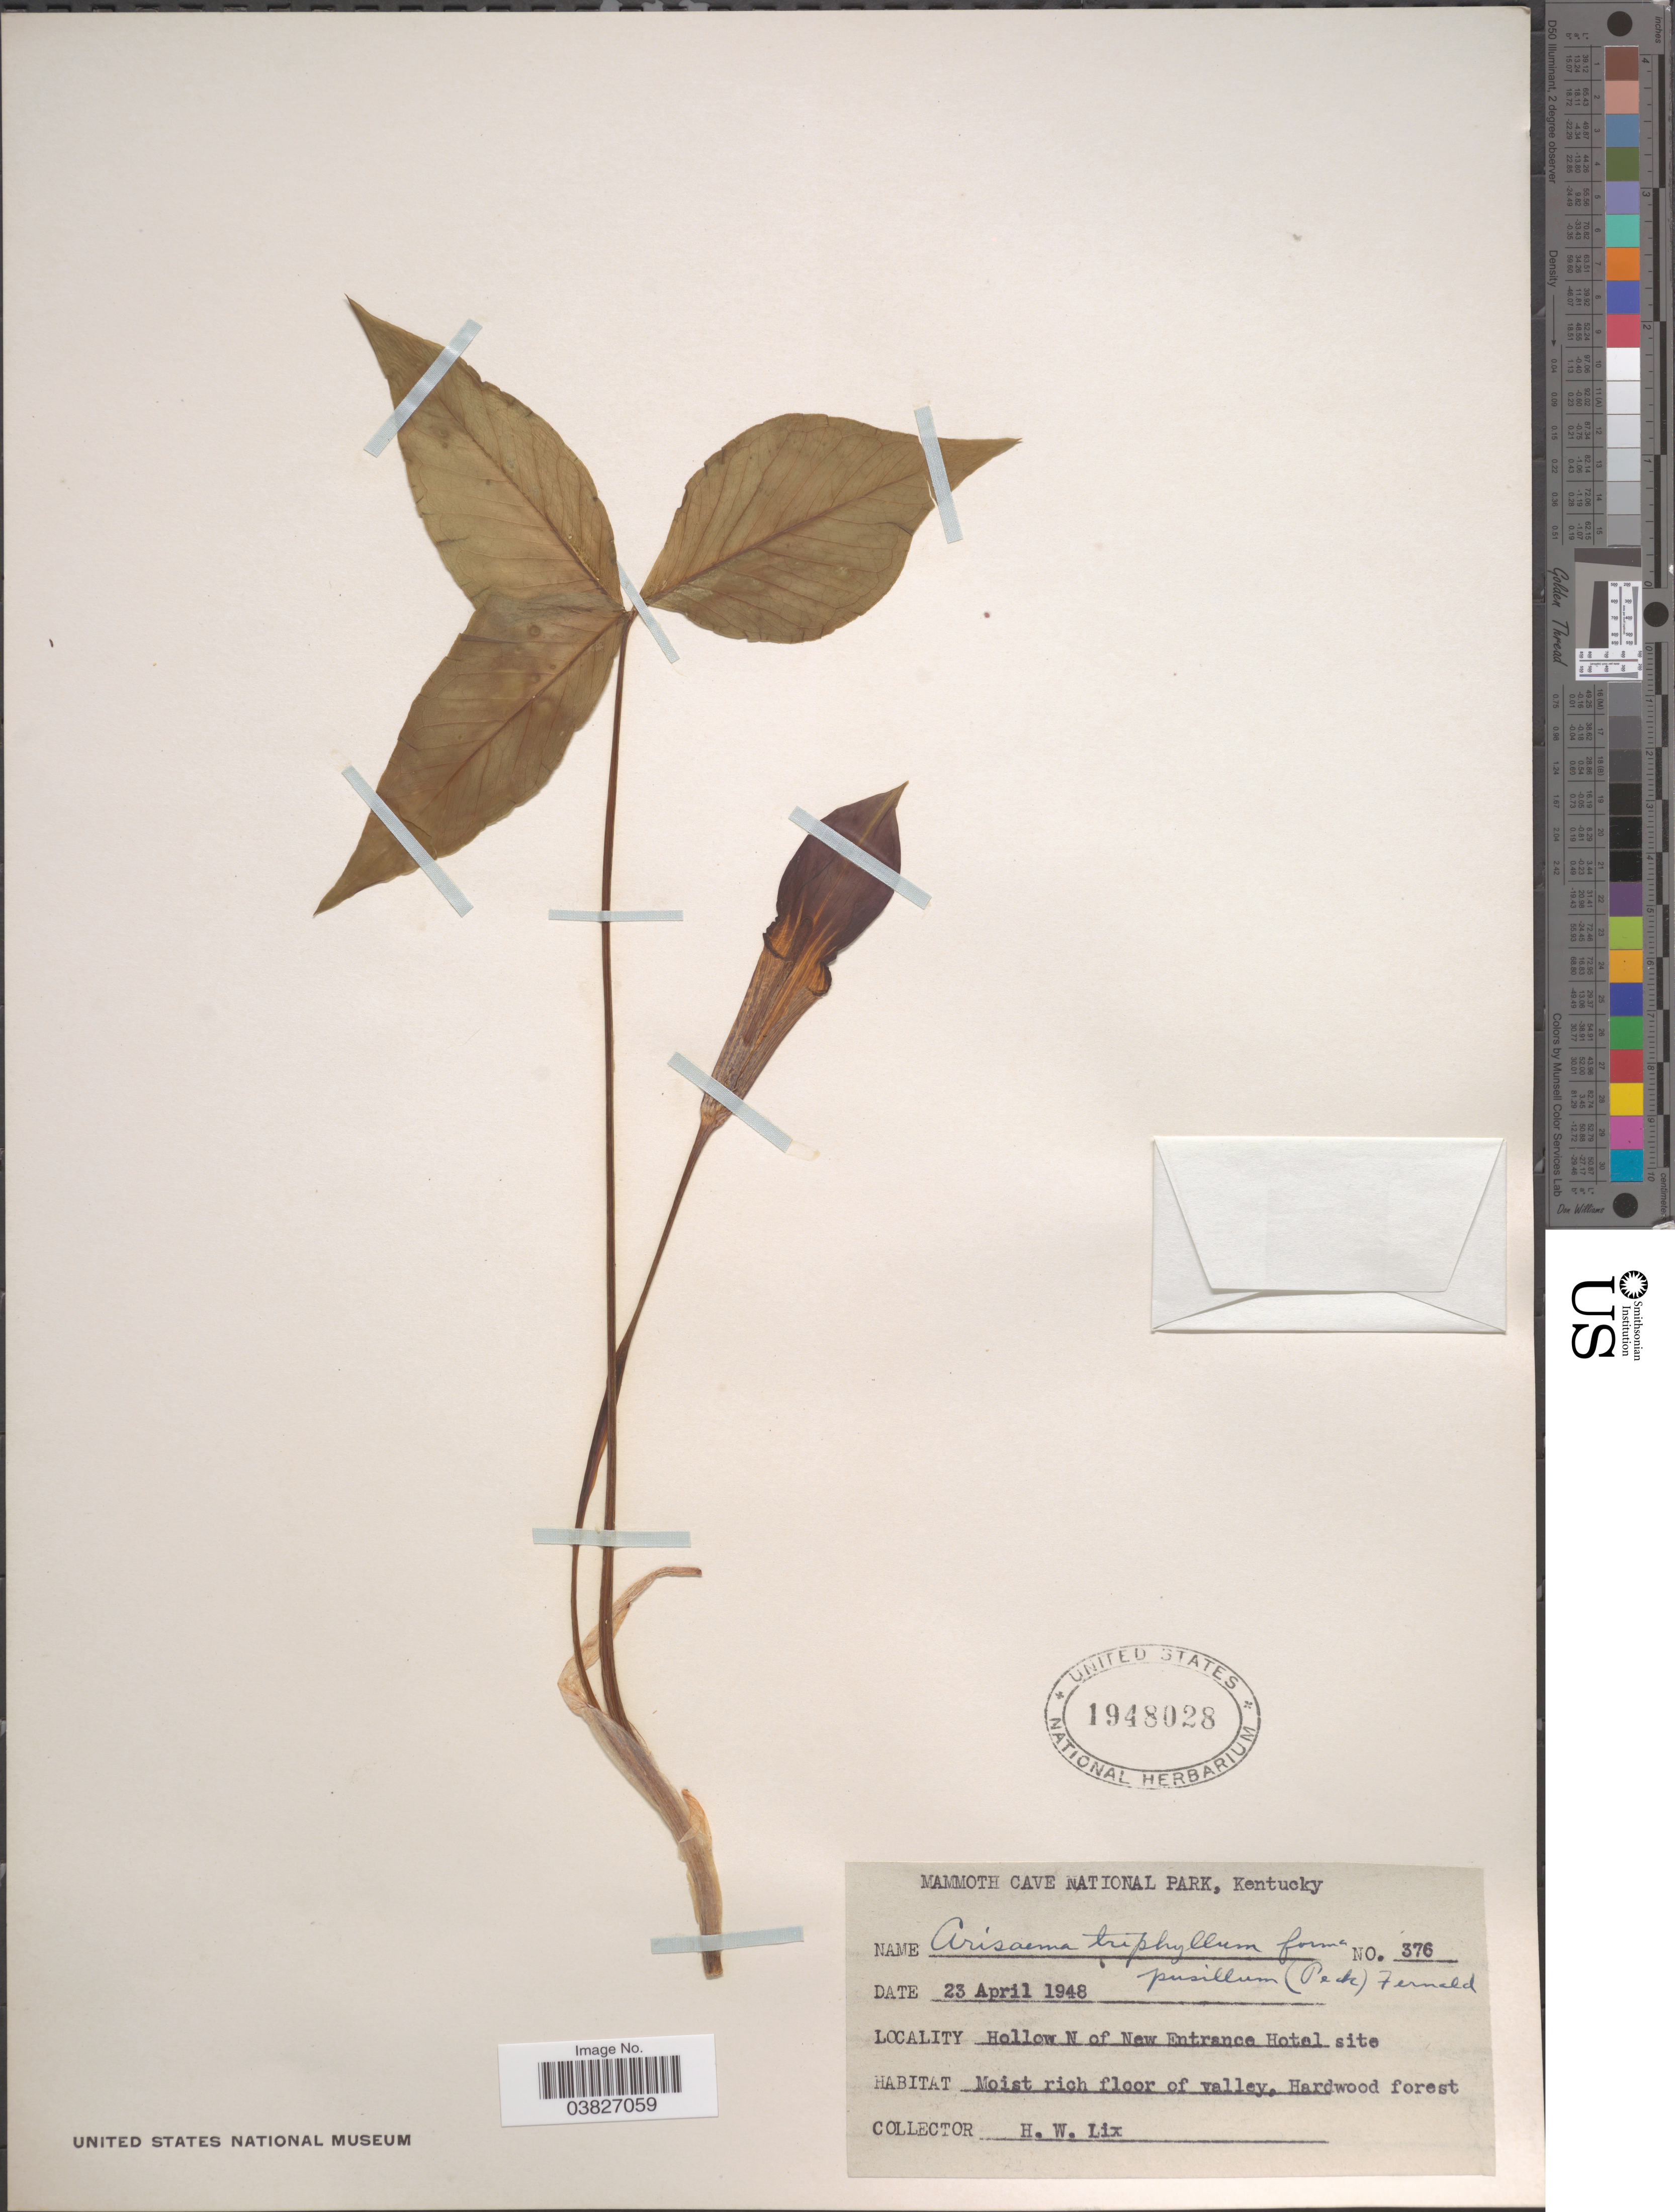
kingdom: Plantae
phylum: Tracheophyta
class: Liliopsida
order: Alismatales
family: Araceae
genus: Arisaema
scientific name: Arisaema pusillum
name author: Nash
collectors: H. W. Lix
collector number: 376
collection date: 1948-04-23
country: United States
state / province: Kentucky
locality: Mammoth Cave National Park. Hollow N of New Entrance Hotel site.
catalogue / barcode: US 1948028